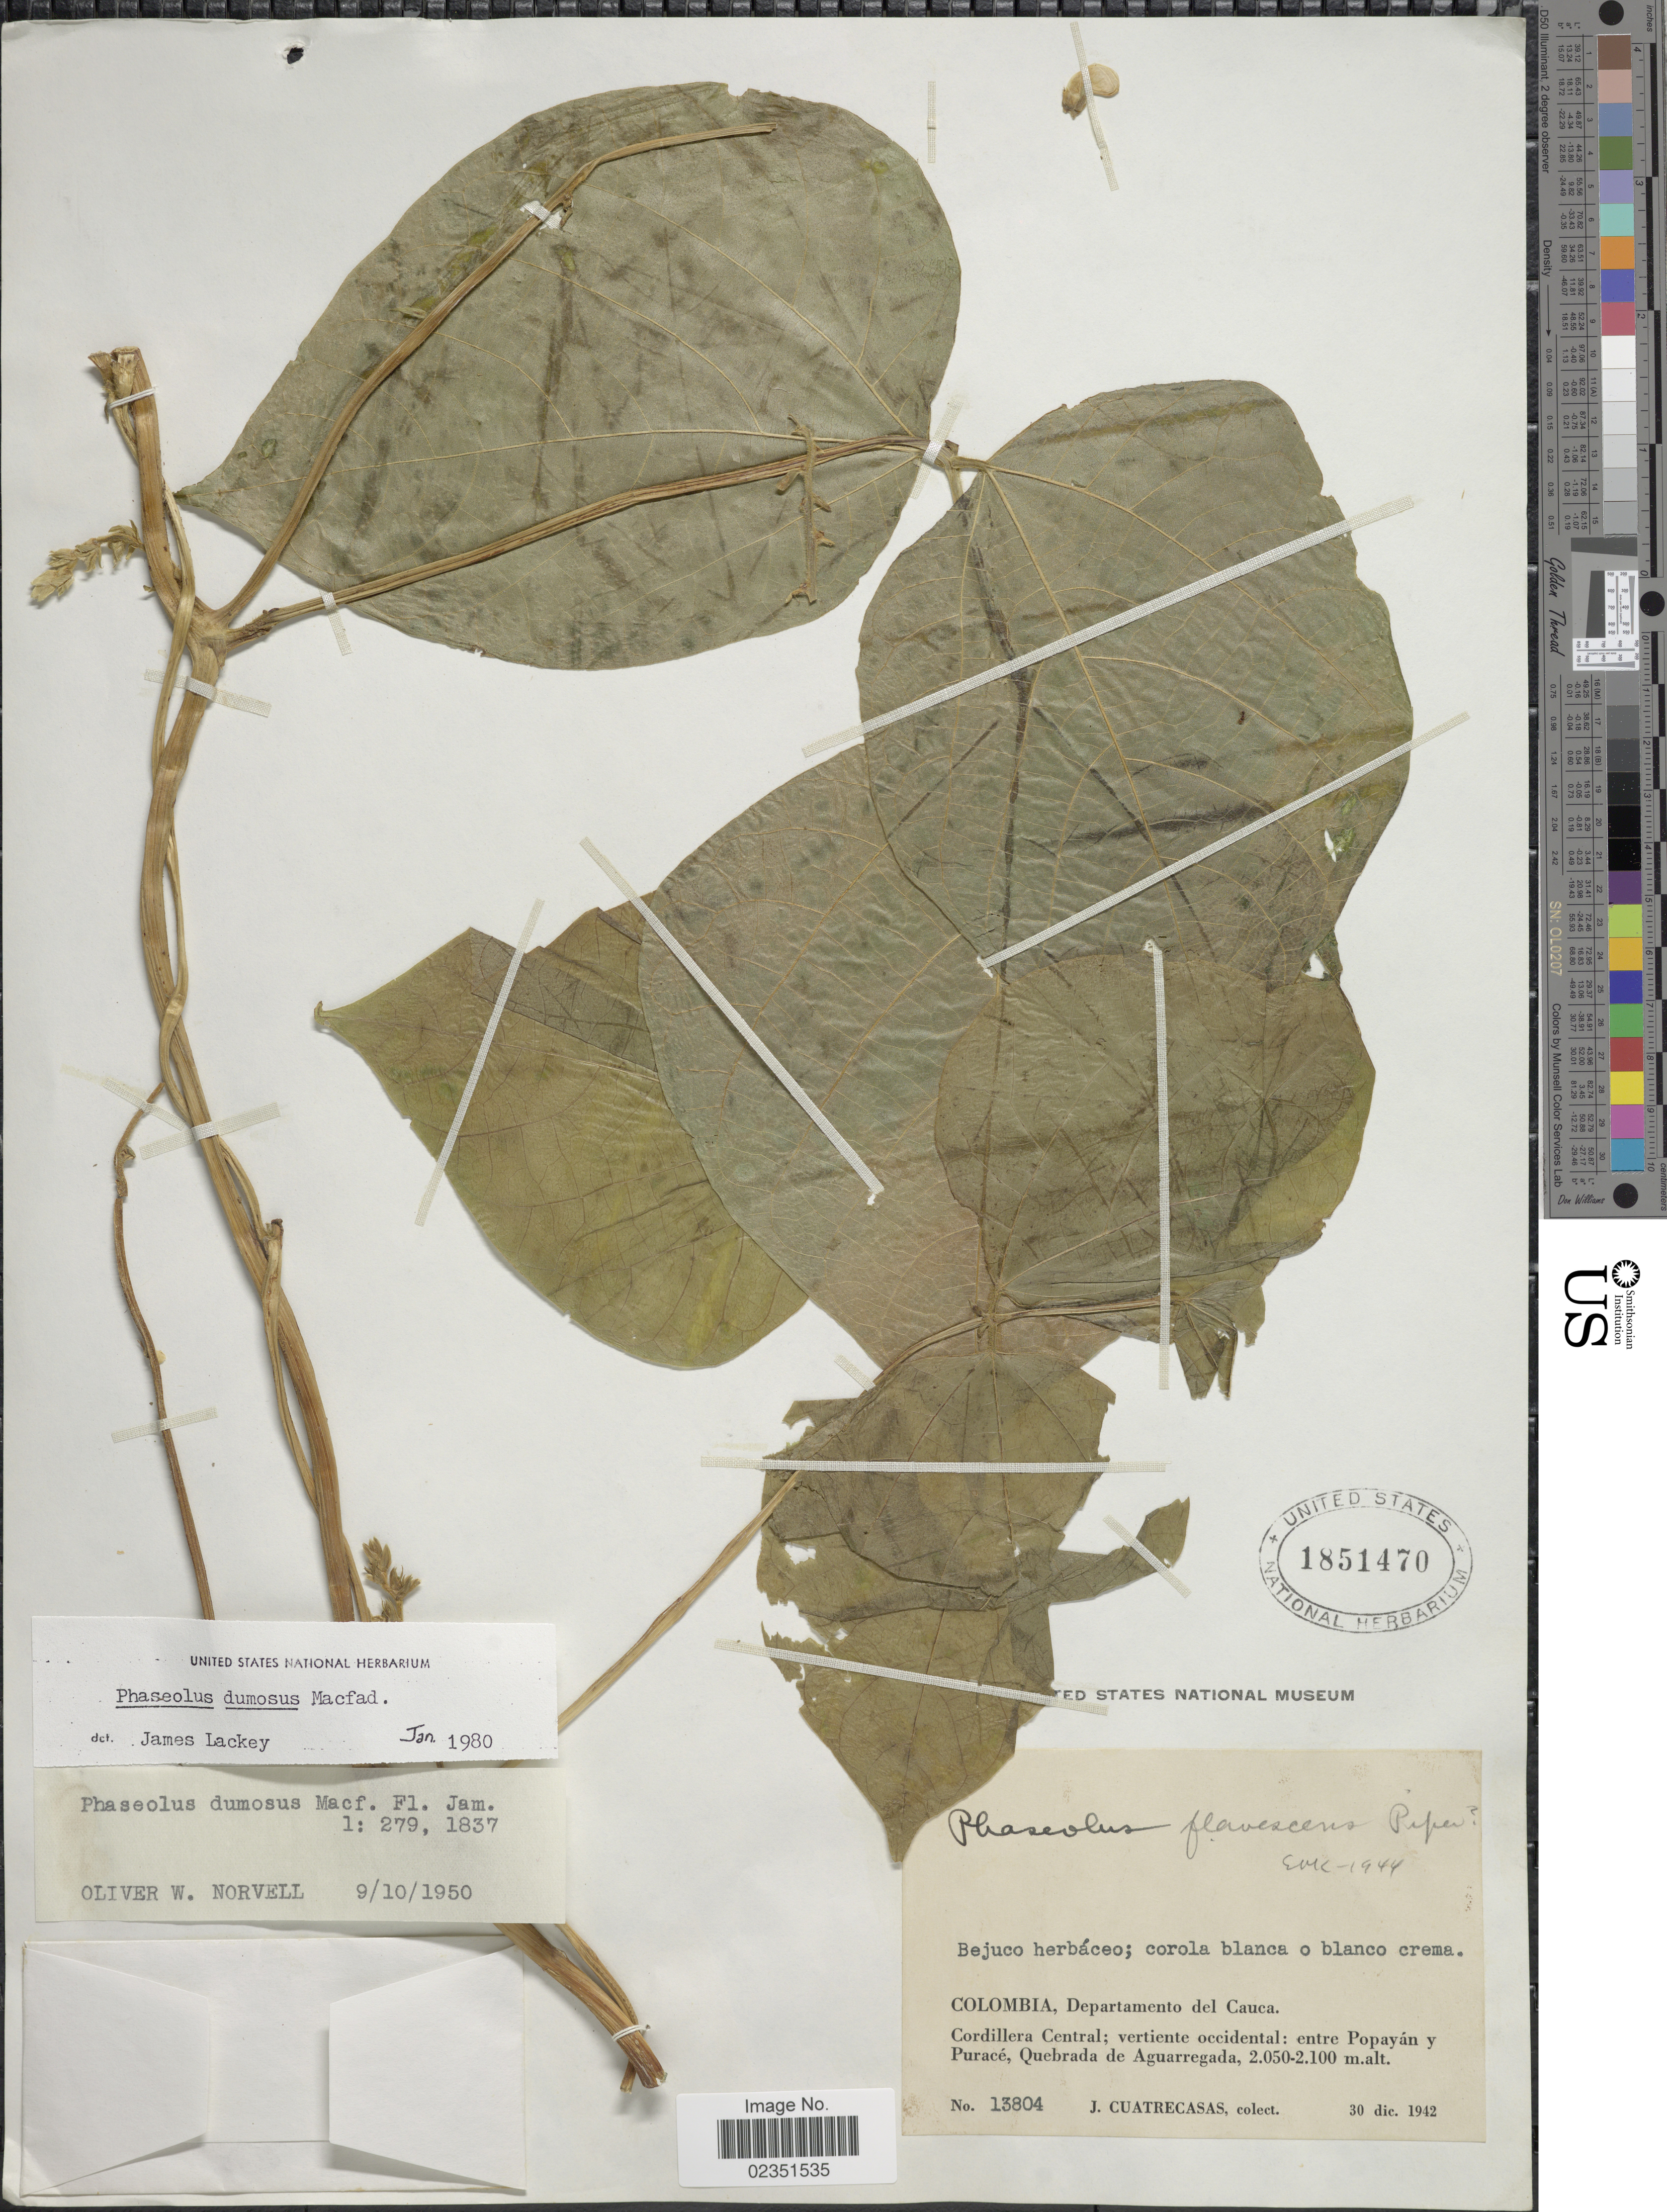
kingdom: Plantae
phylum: Tracheophyta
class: Magnoliopsida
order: Fabales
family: Fabaceae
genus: Phaseolus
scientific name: Phaseolus dumosus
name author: Macfad.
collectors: J. Cuatrecasas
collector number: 13804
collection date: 1942-12-30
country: Colombia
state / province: Cauca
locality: Departamento del Cauca. Cordillera Central; vertiente occidental: entre Popayan y Purace, Quebrada de Aguarregada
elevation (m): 2050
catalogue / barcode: US 1851470